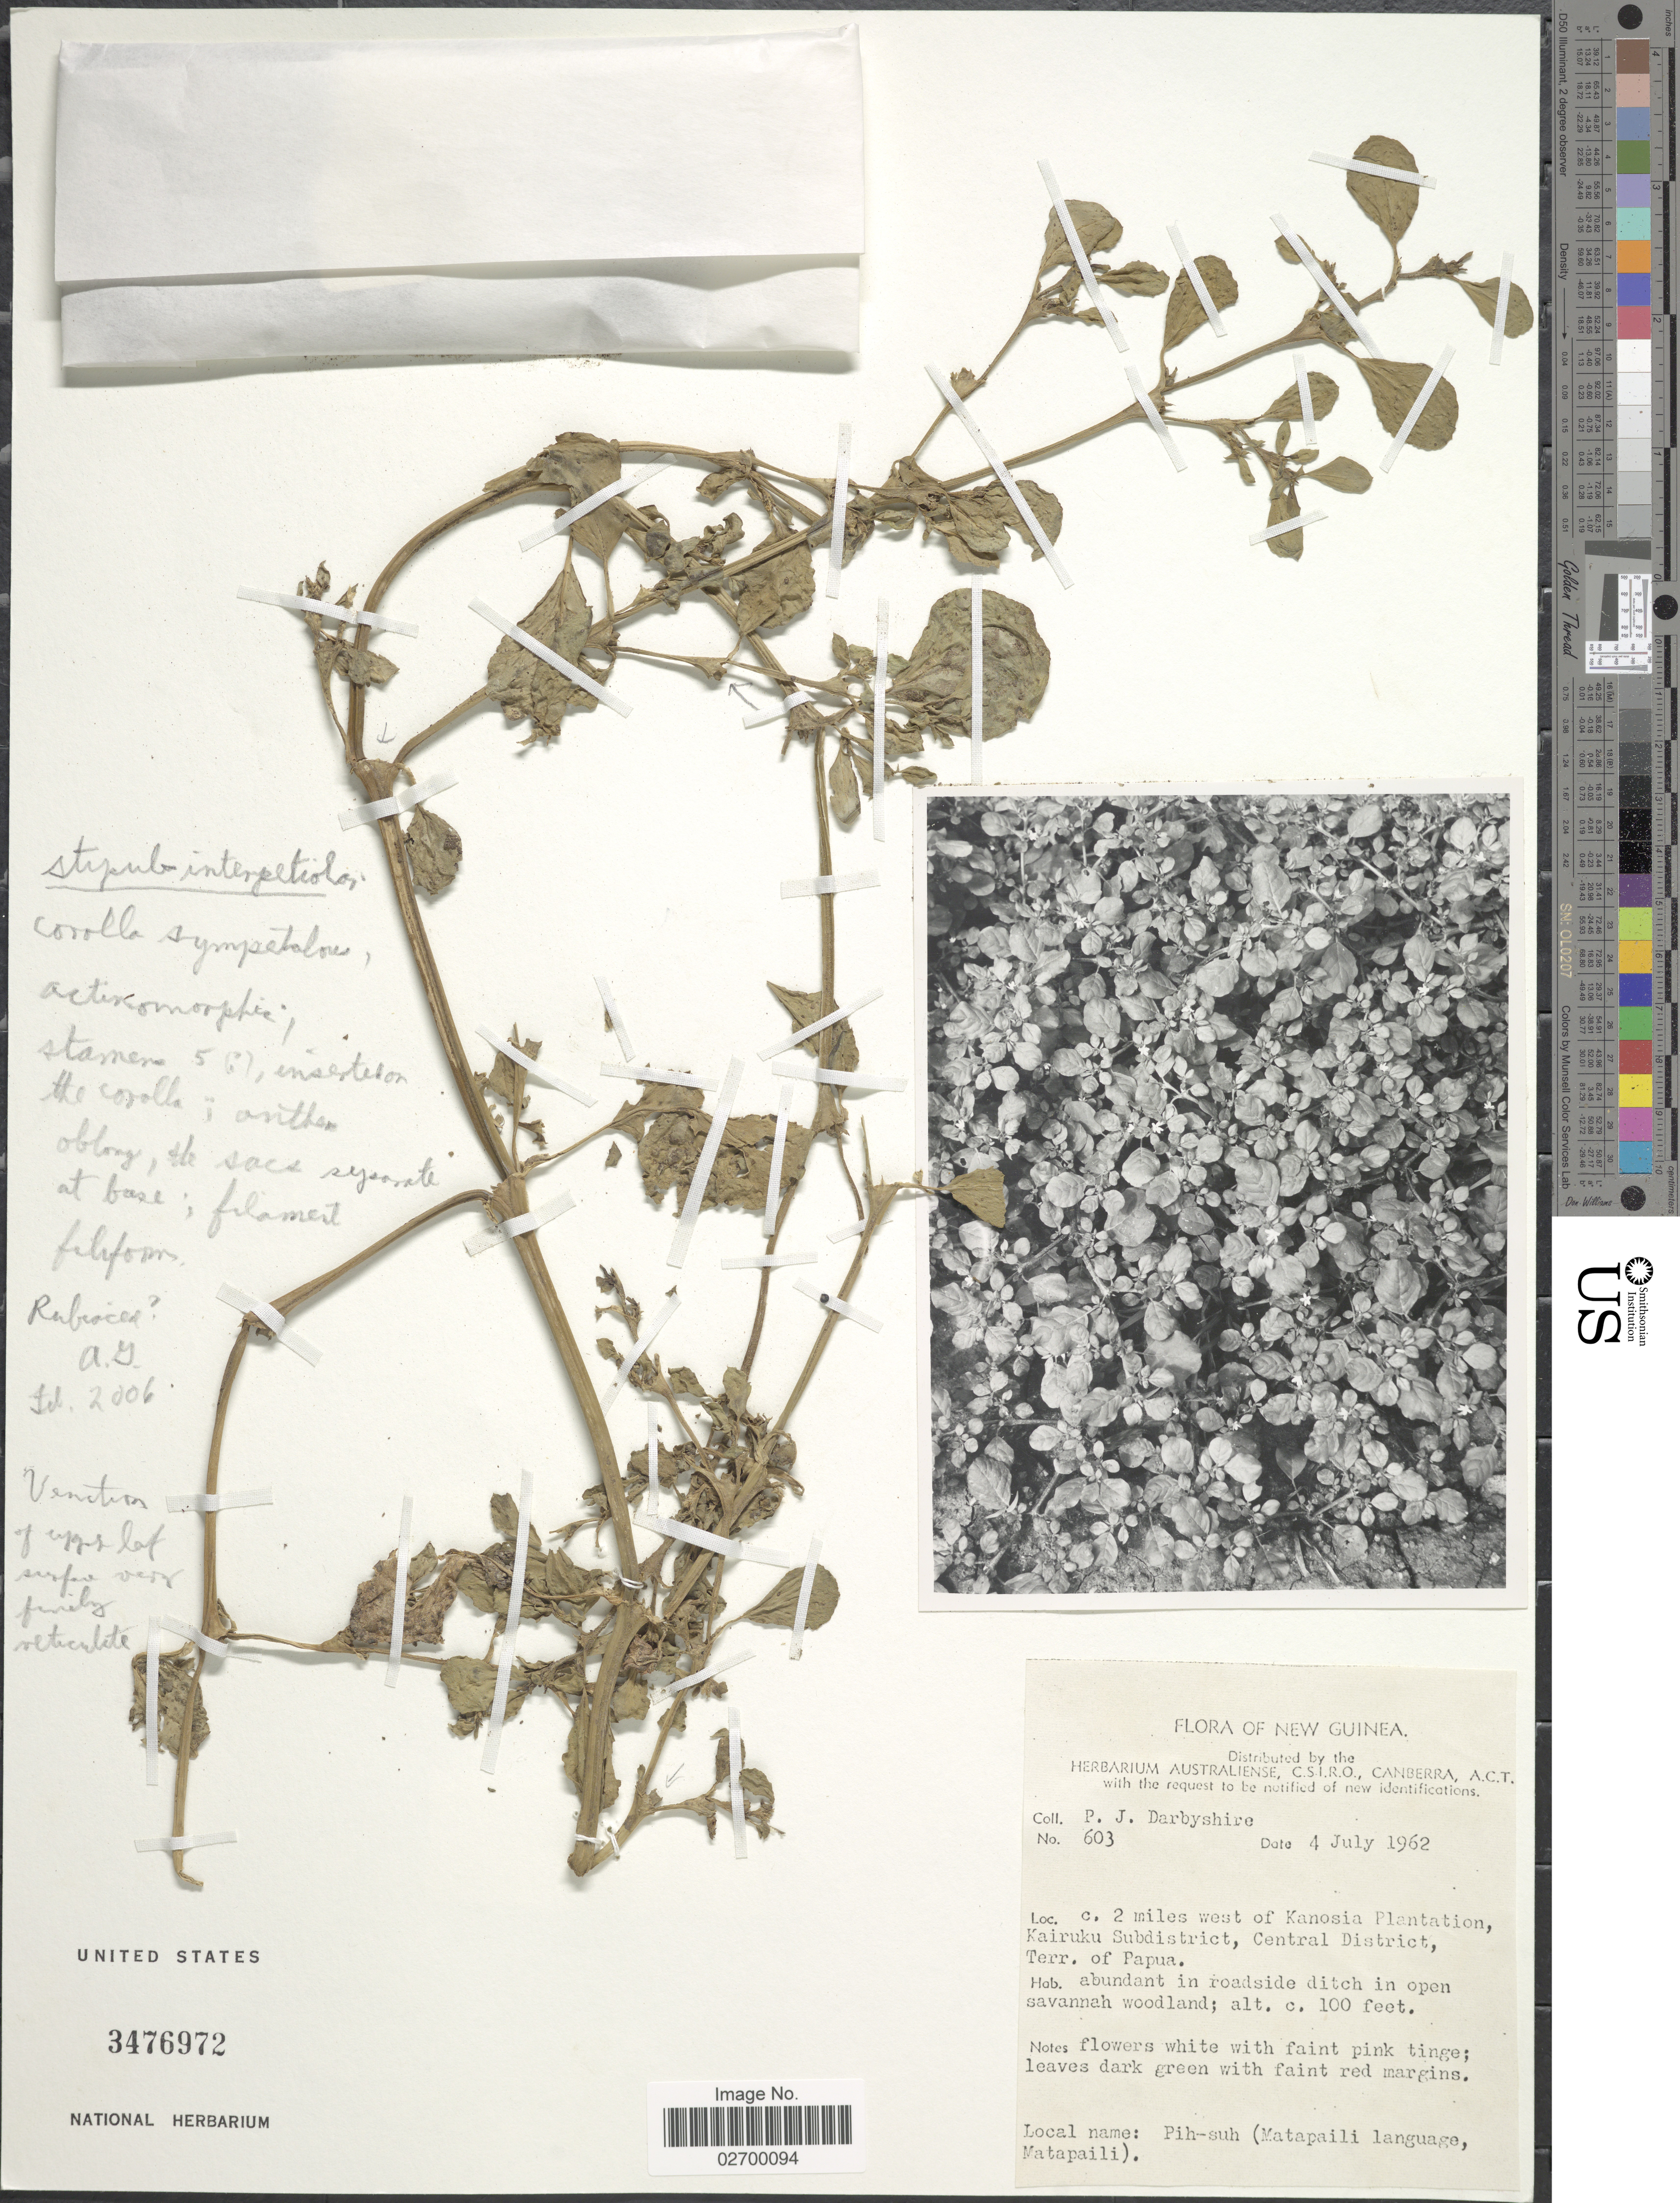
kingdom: Plantae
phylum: Tracheophyta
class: Magnoliopsida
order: Gentianales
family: Rubiaceae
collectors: P. Darbyshire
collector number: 603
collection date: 1962-07-04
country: Papua New Guinea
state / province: Central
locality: New Guinea. c. 2 miles west of Kanosia Plantation, Kairuku Subdistrict. Terr. of Papua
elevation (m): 30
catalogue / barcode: US 3476972